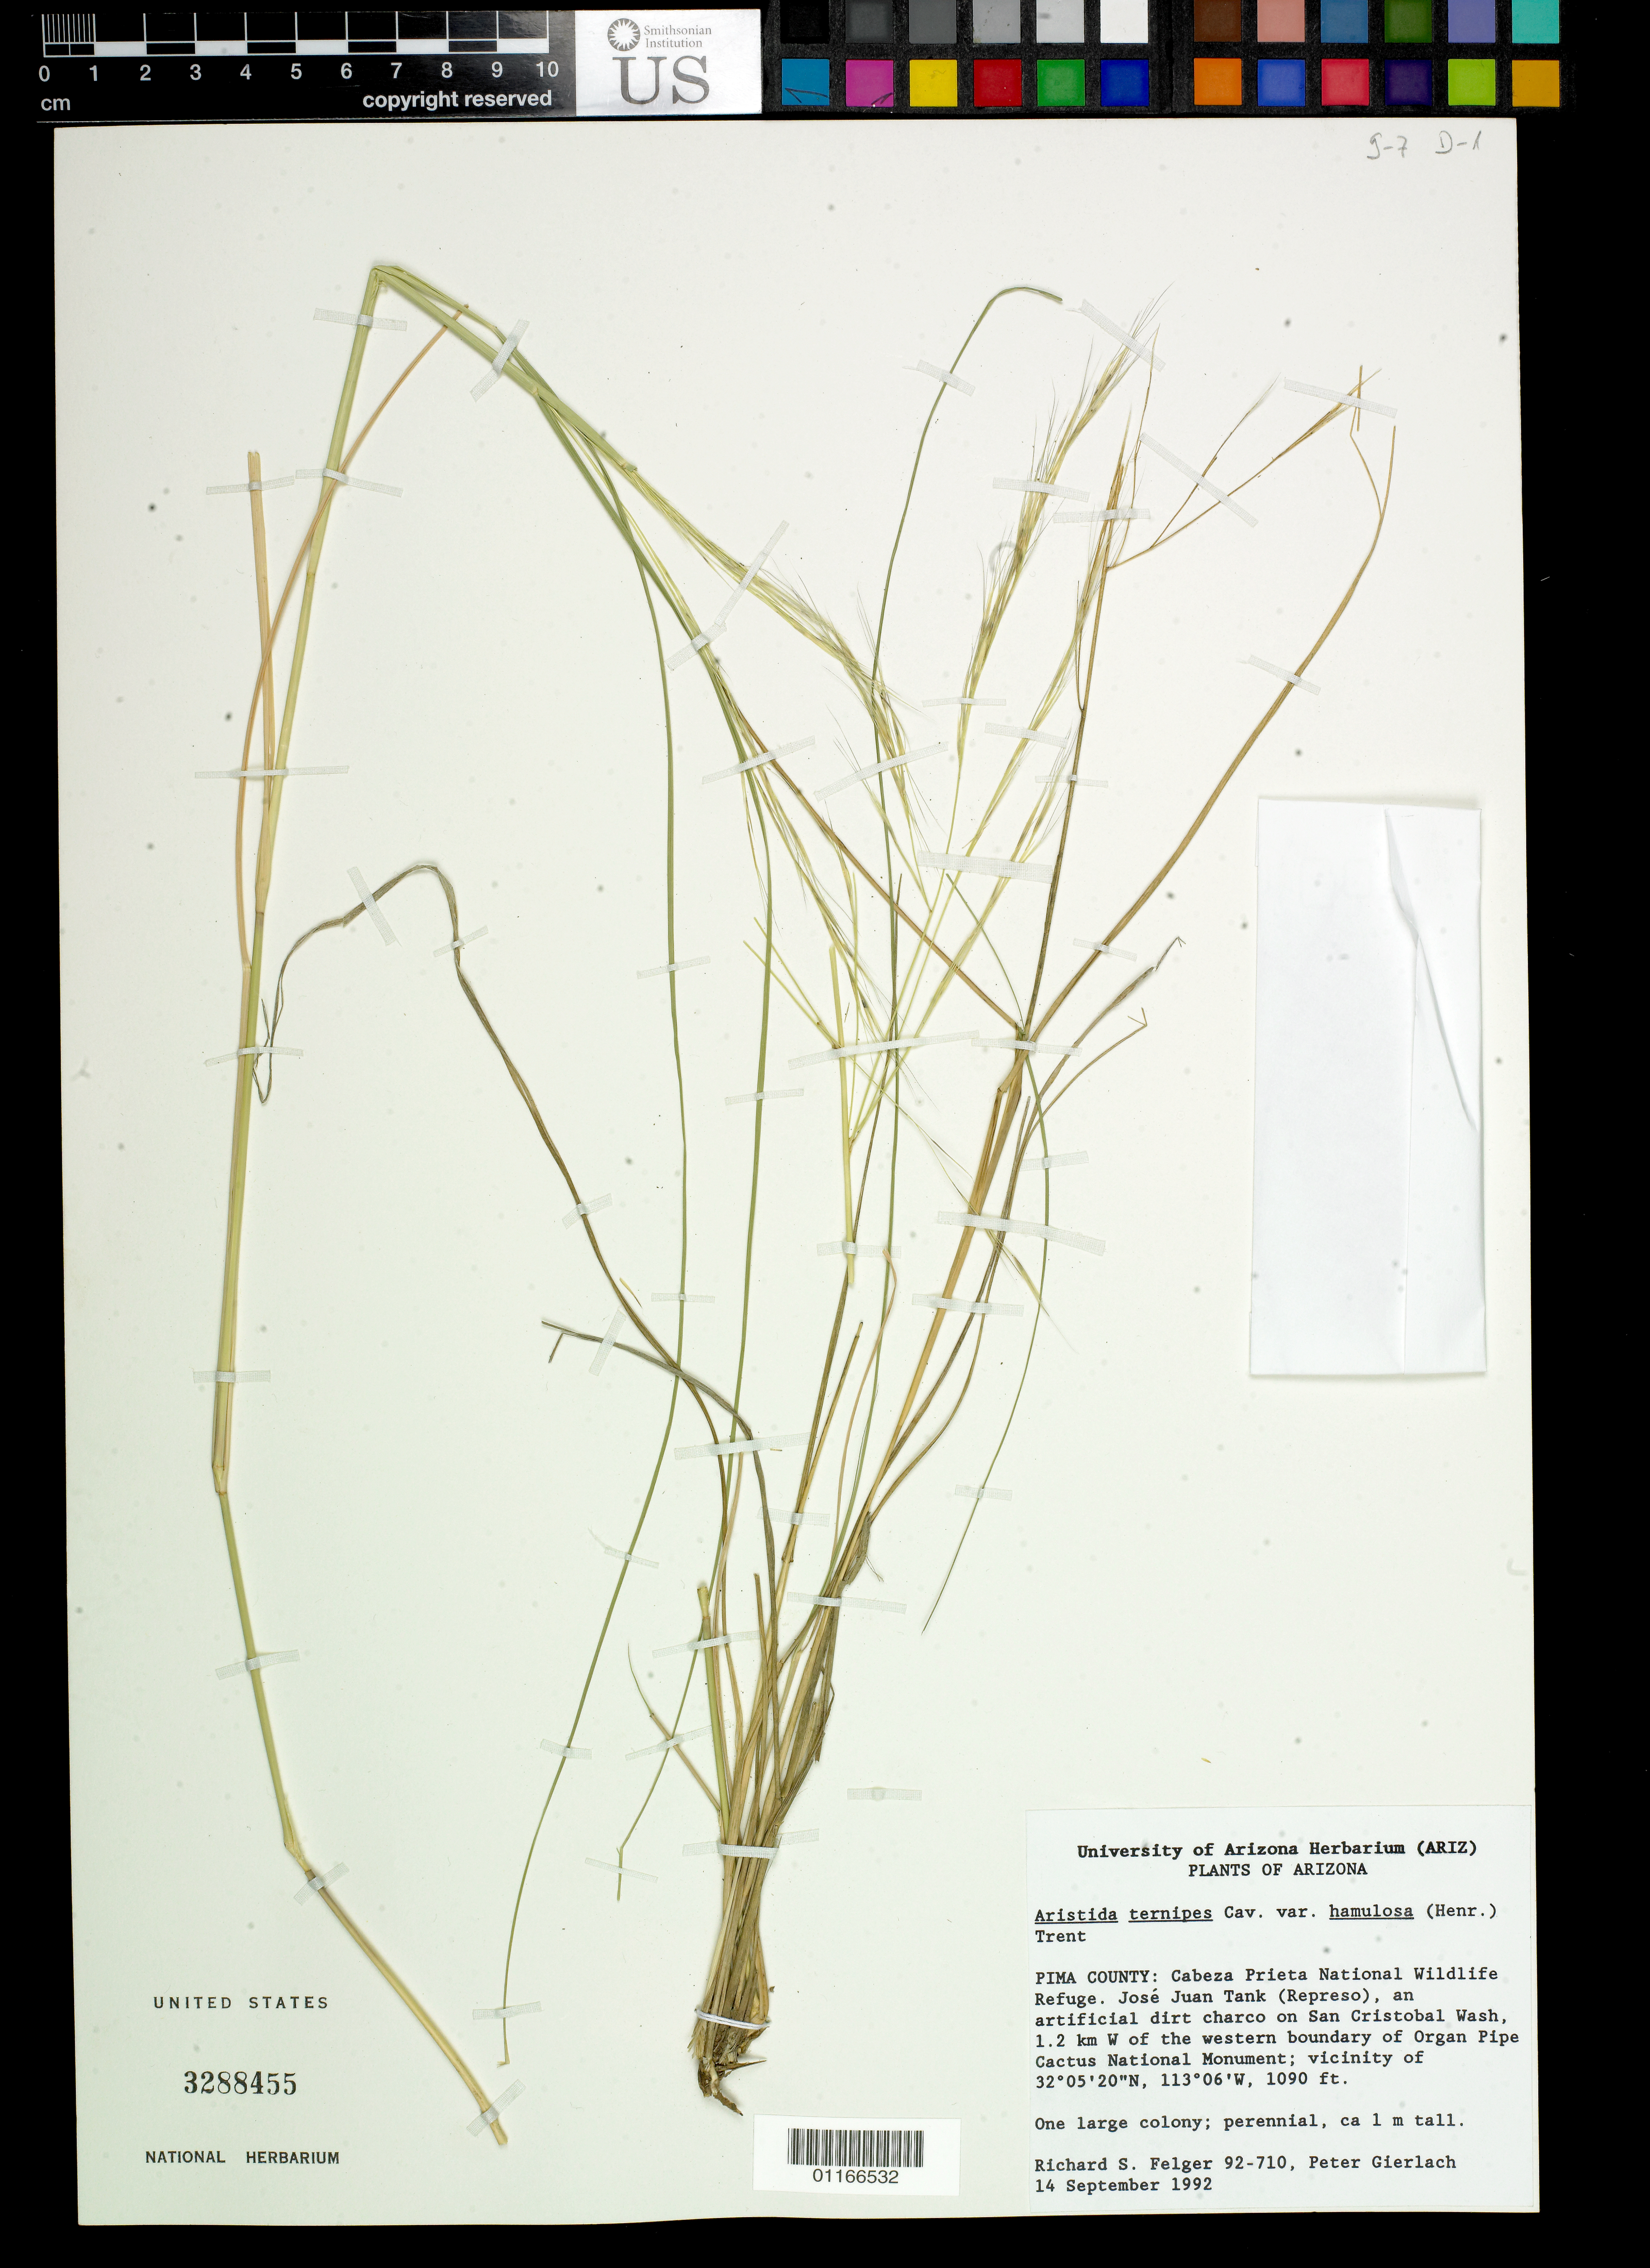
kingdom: Plantae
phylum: Tracheophyta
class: Liliopsida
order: Poales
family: Poaceae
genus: Aristida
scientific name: Aristida ternipes var. hamulosa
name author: (Henr.) Trent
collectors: R. S. Felger & P. Gierlach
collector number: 92-710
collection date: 1992-09-14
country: United States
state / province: Arizona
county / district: Pima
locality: Cabeza Prieta National Wildlife Refuge. Jose Juan Tank (Represo), an artificial dirt charco on San Cristobal Wash, Cactus National Monument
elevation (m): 332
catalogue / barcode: US 3288455